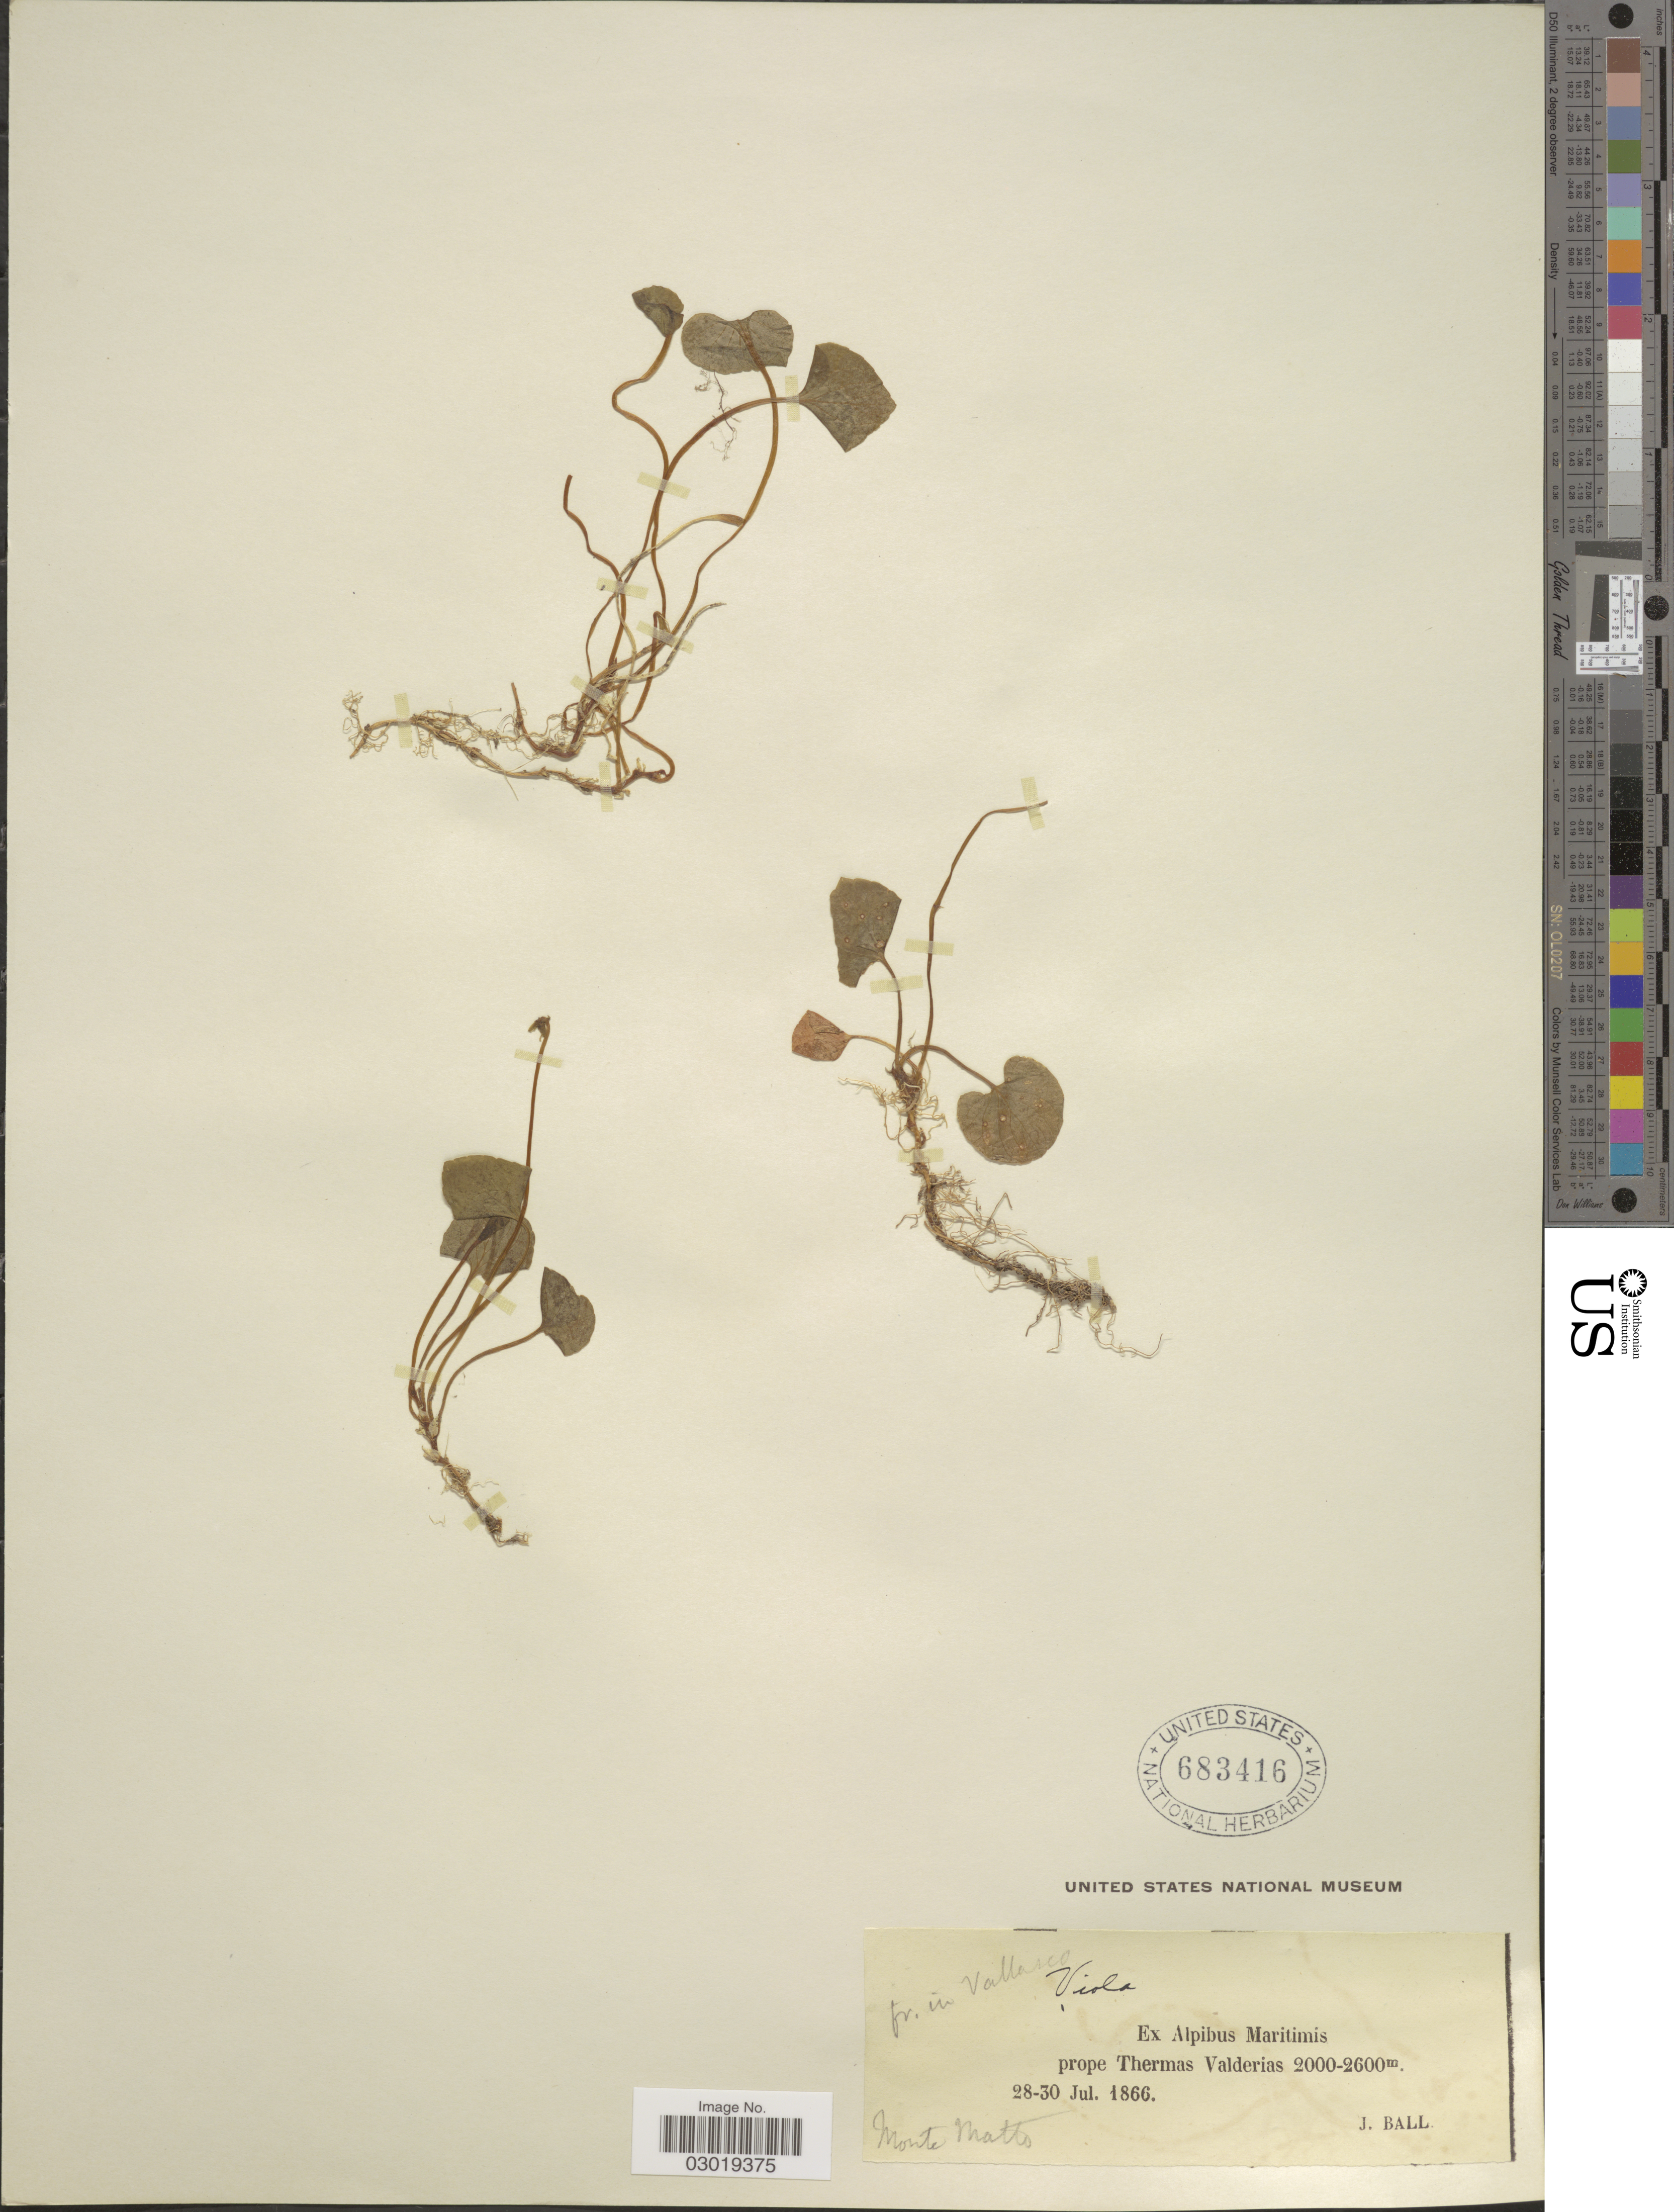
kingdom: Plantae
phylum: Tracheophyta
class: Magnoliopsida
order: Malpighiales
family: Violaceae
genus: Viola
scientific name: Viola sp.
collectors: J. Ball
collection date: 1866-07-28/1866-07-30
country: Italy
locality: Ex Alpibus Maritimis prope Thermas Valderias. Monte Matto.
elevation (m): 2000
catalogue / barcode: US 683416